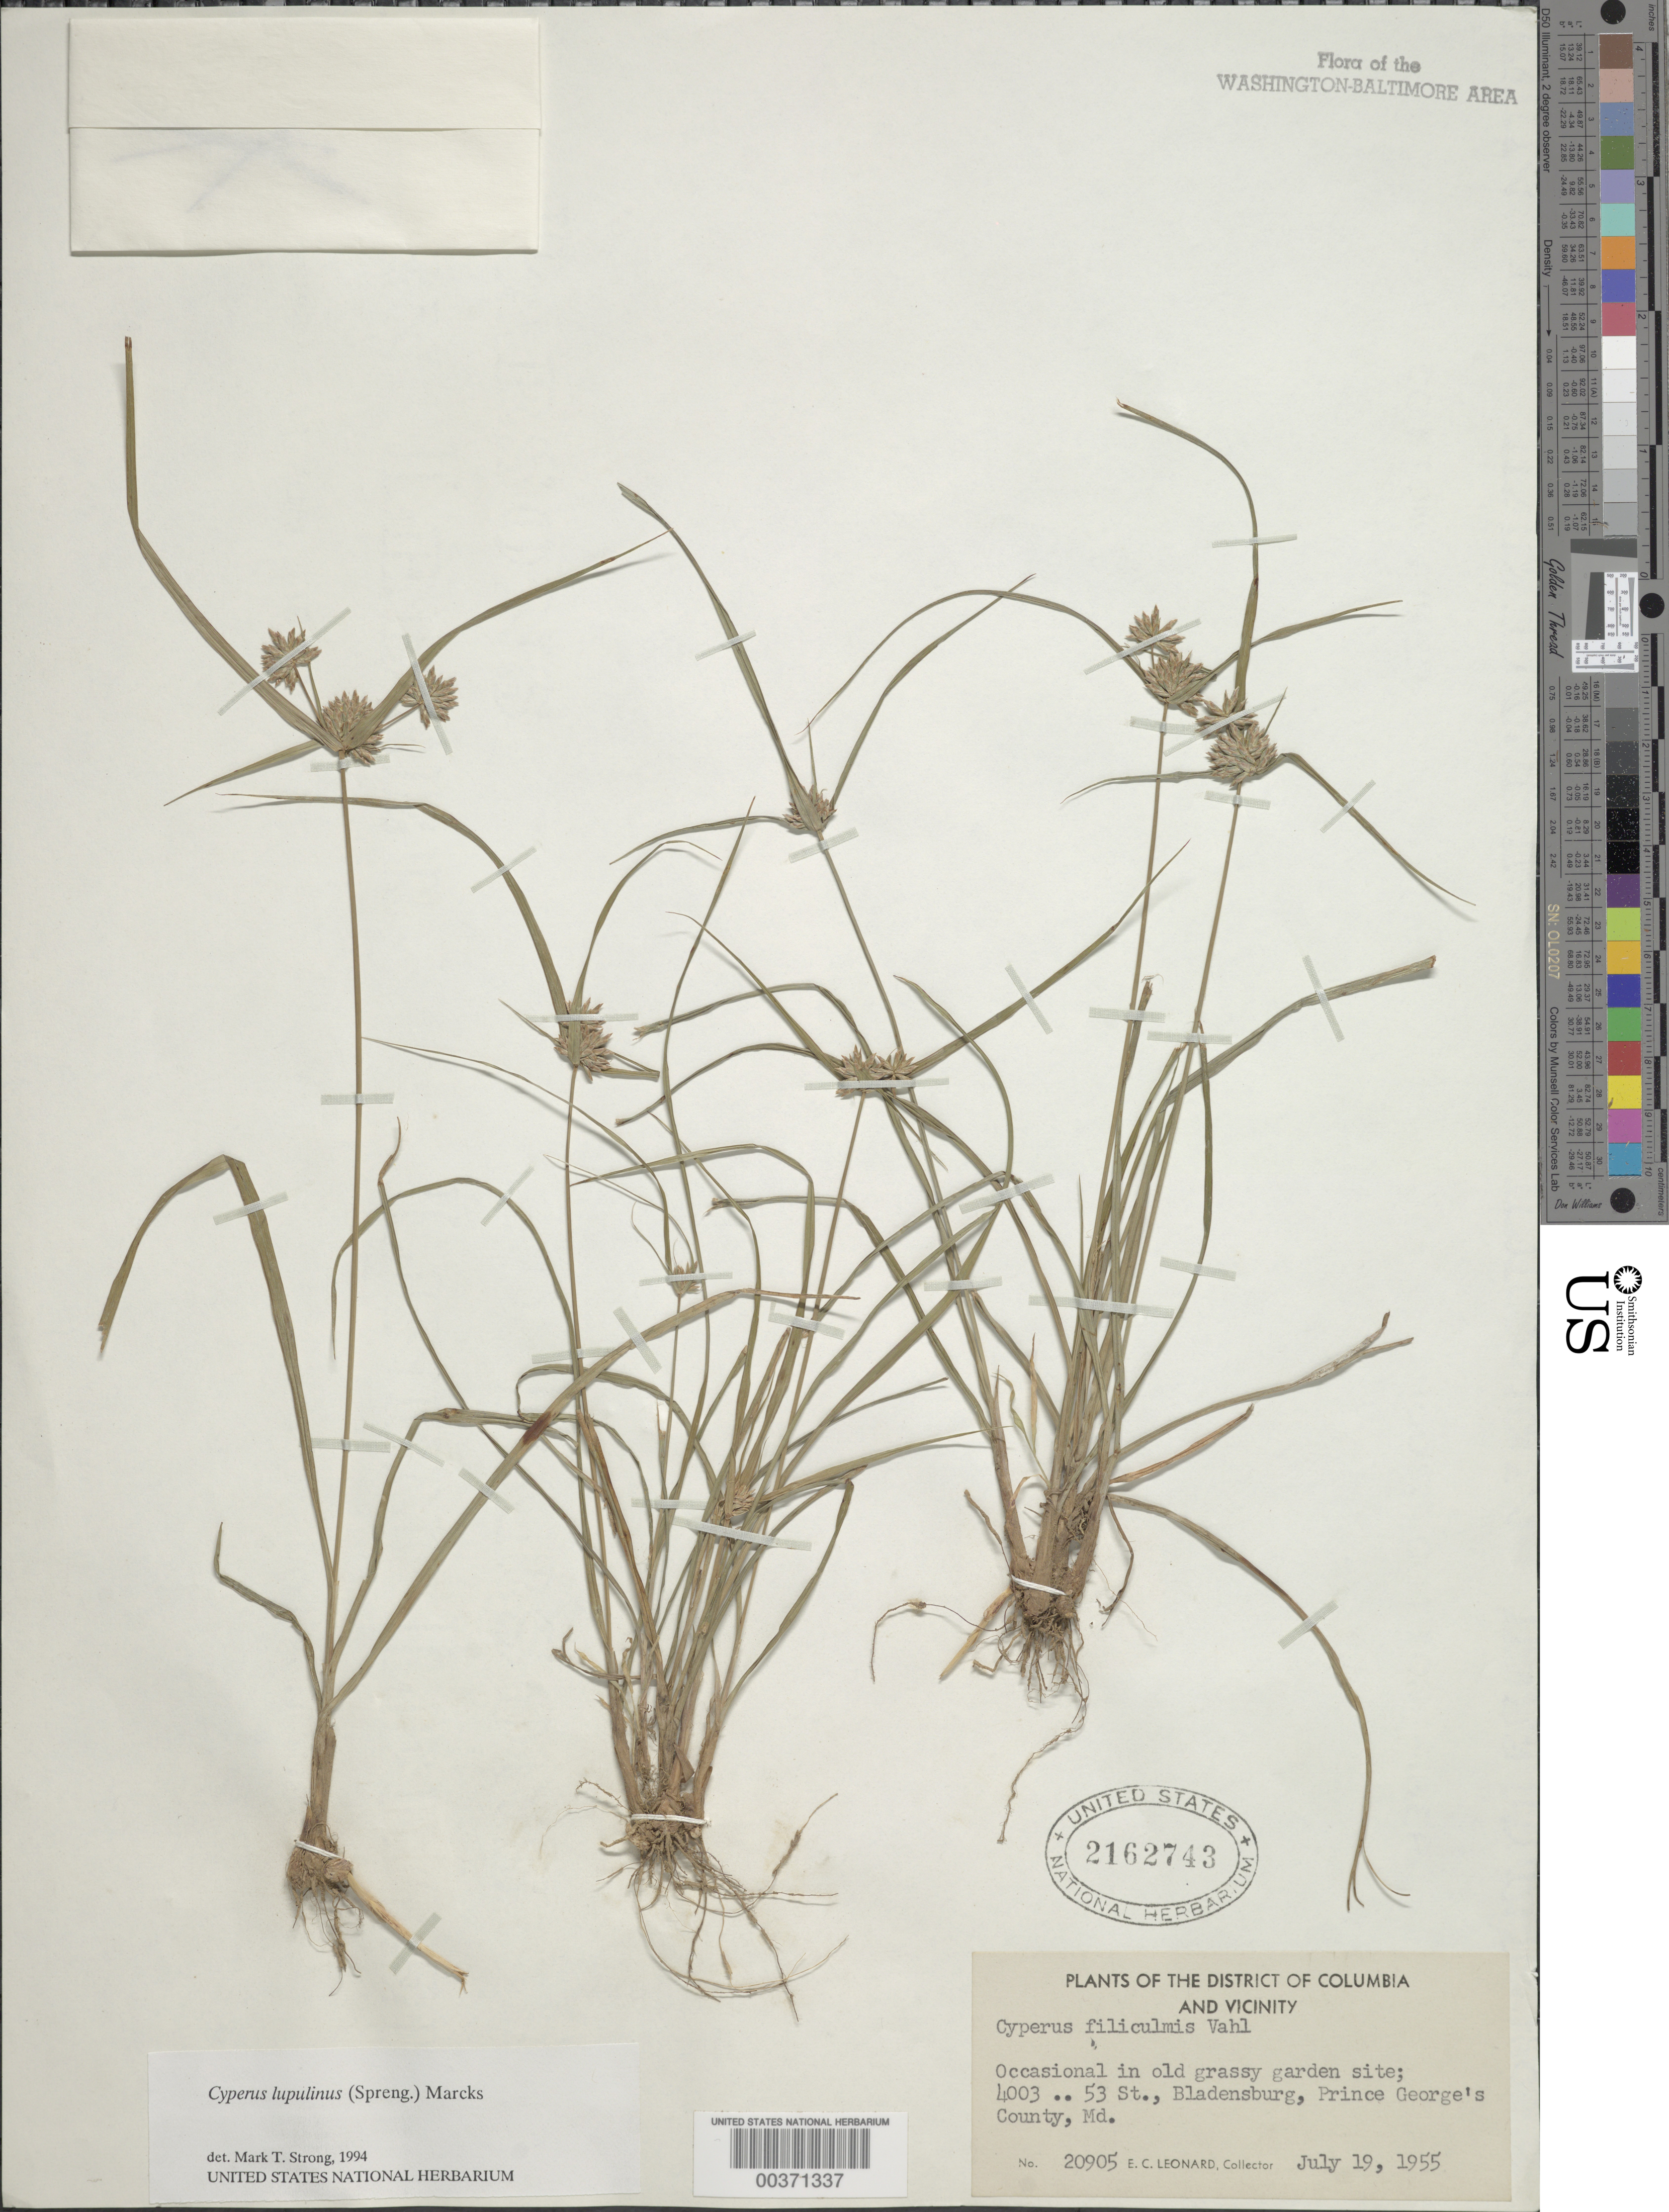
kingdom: Plantae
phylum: Tracheophyta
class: Liliopsida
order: Poales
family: Cyperaceae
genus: Cyperus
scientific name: Cyperus lupulinus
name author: (Spreng.) Marcks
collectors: E. C. Leonard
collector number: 20905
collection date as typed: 19 Jul 1955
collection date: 1955-07-19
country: United States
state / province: Maryland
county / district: Prince George's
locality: Bladensburg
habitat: In old grassy garden site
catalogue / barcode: US 2162743